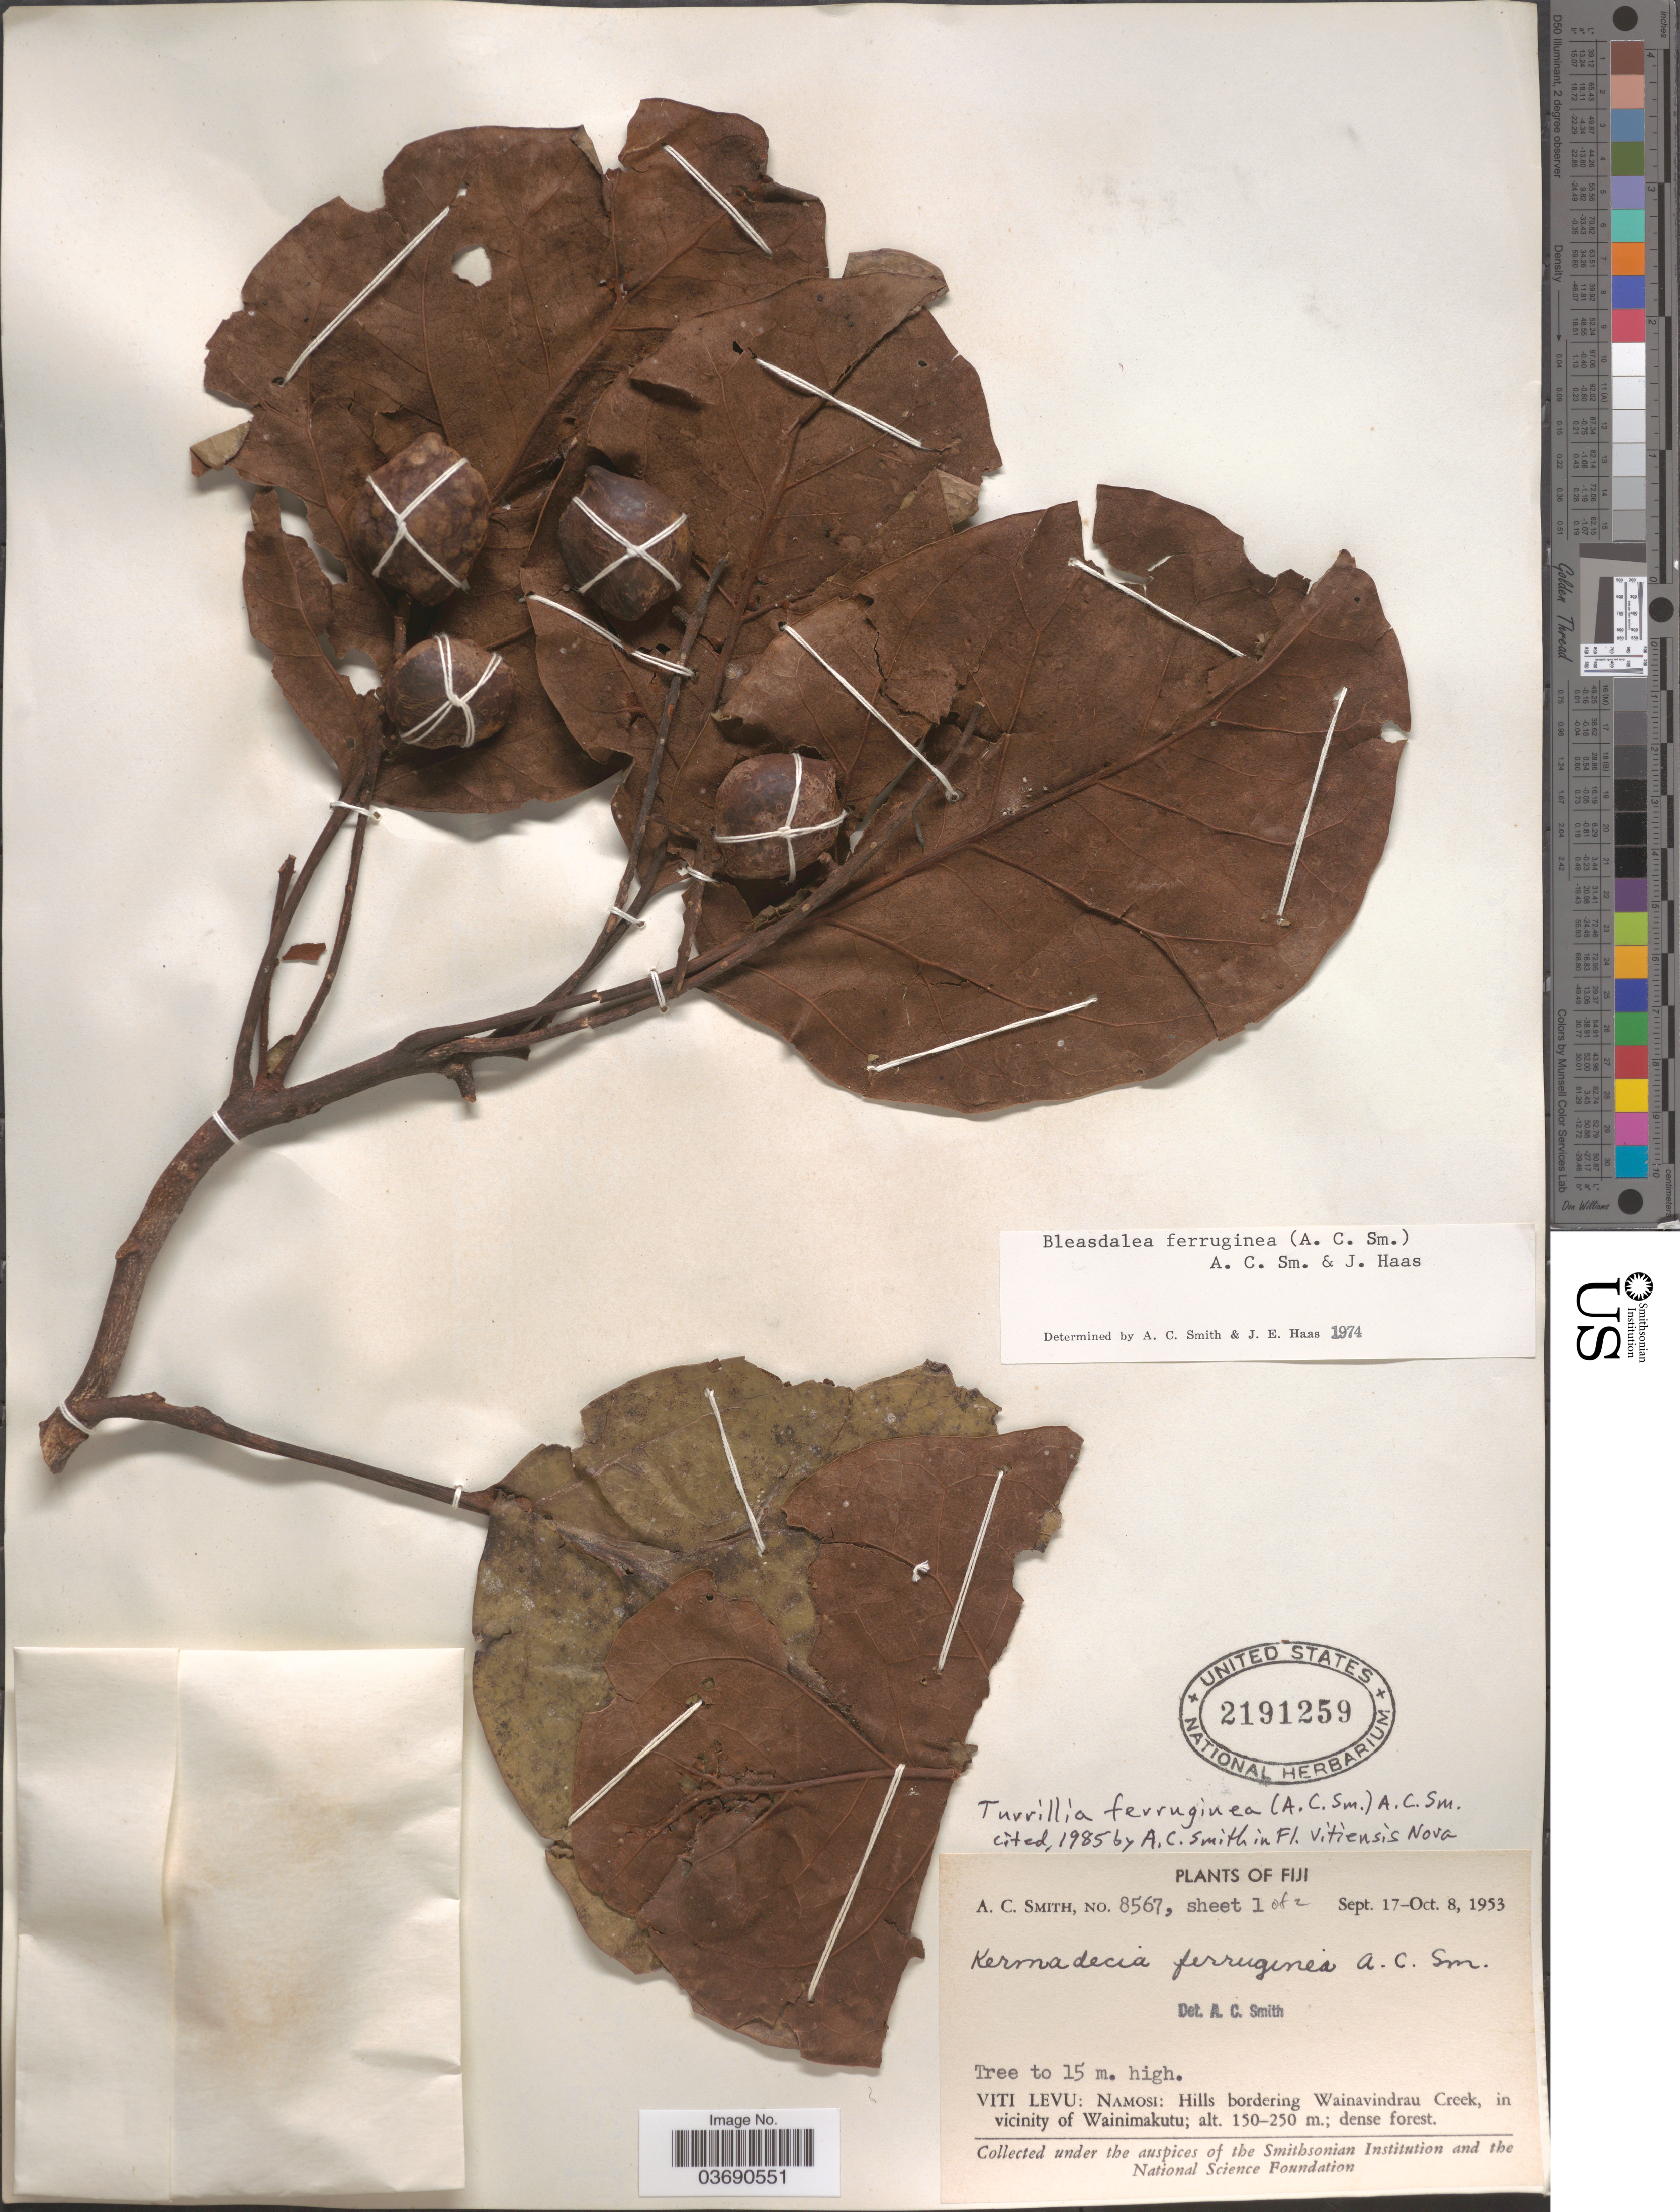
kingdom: Plantae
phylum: Tracheophyta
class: Magnoliopsida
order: Proteales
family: Proteaceae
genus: Turrillia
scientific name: Turrillia ferruginea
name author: (A.C. Sm.) A.C. Sm.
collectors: A. C. Smith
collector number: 8567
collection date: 1953-09-17/1953-10-08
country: Fiji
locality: Viti Levu: Namosi: Hills bordering Wainavindrau Creek, in vicinity of Wainimakutu.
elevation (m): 150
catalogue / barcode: US 2191259